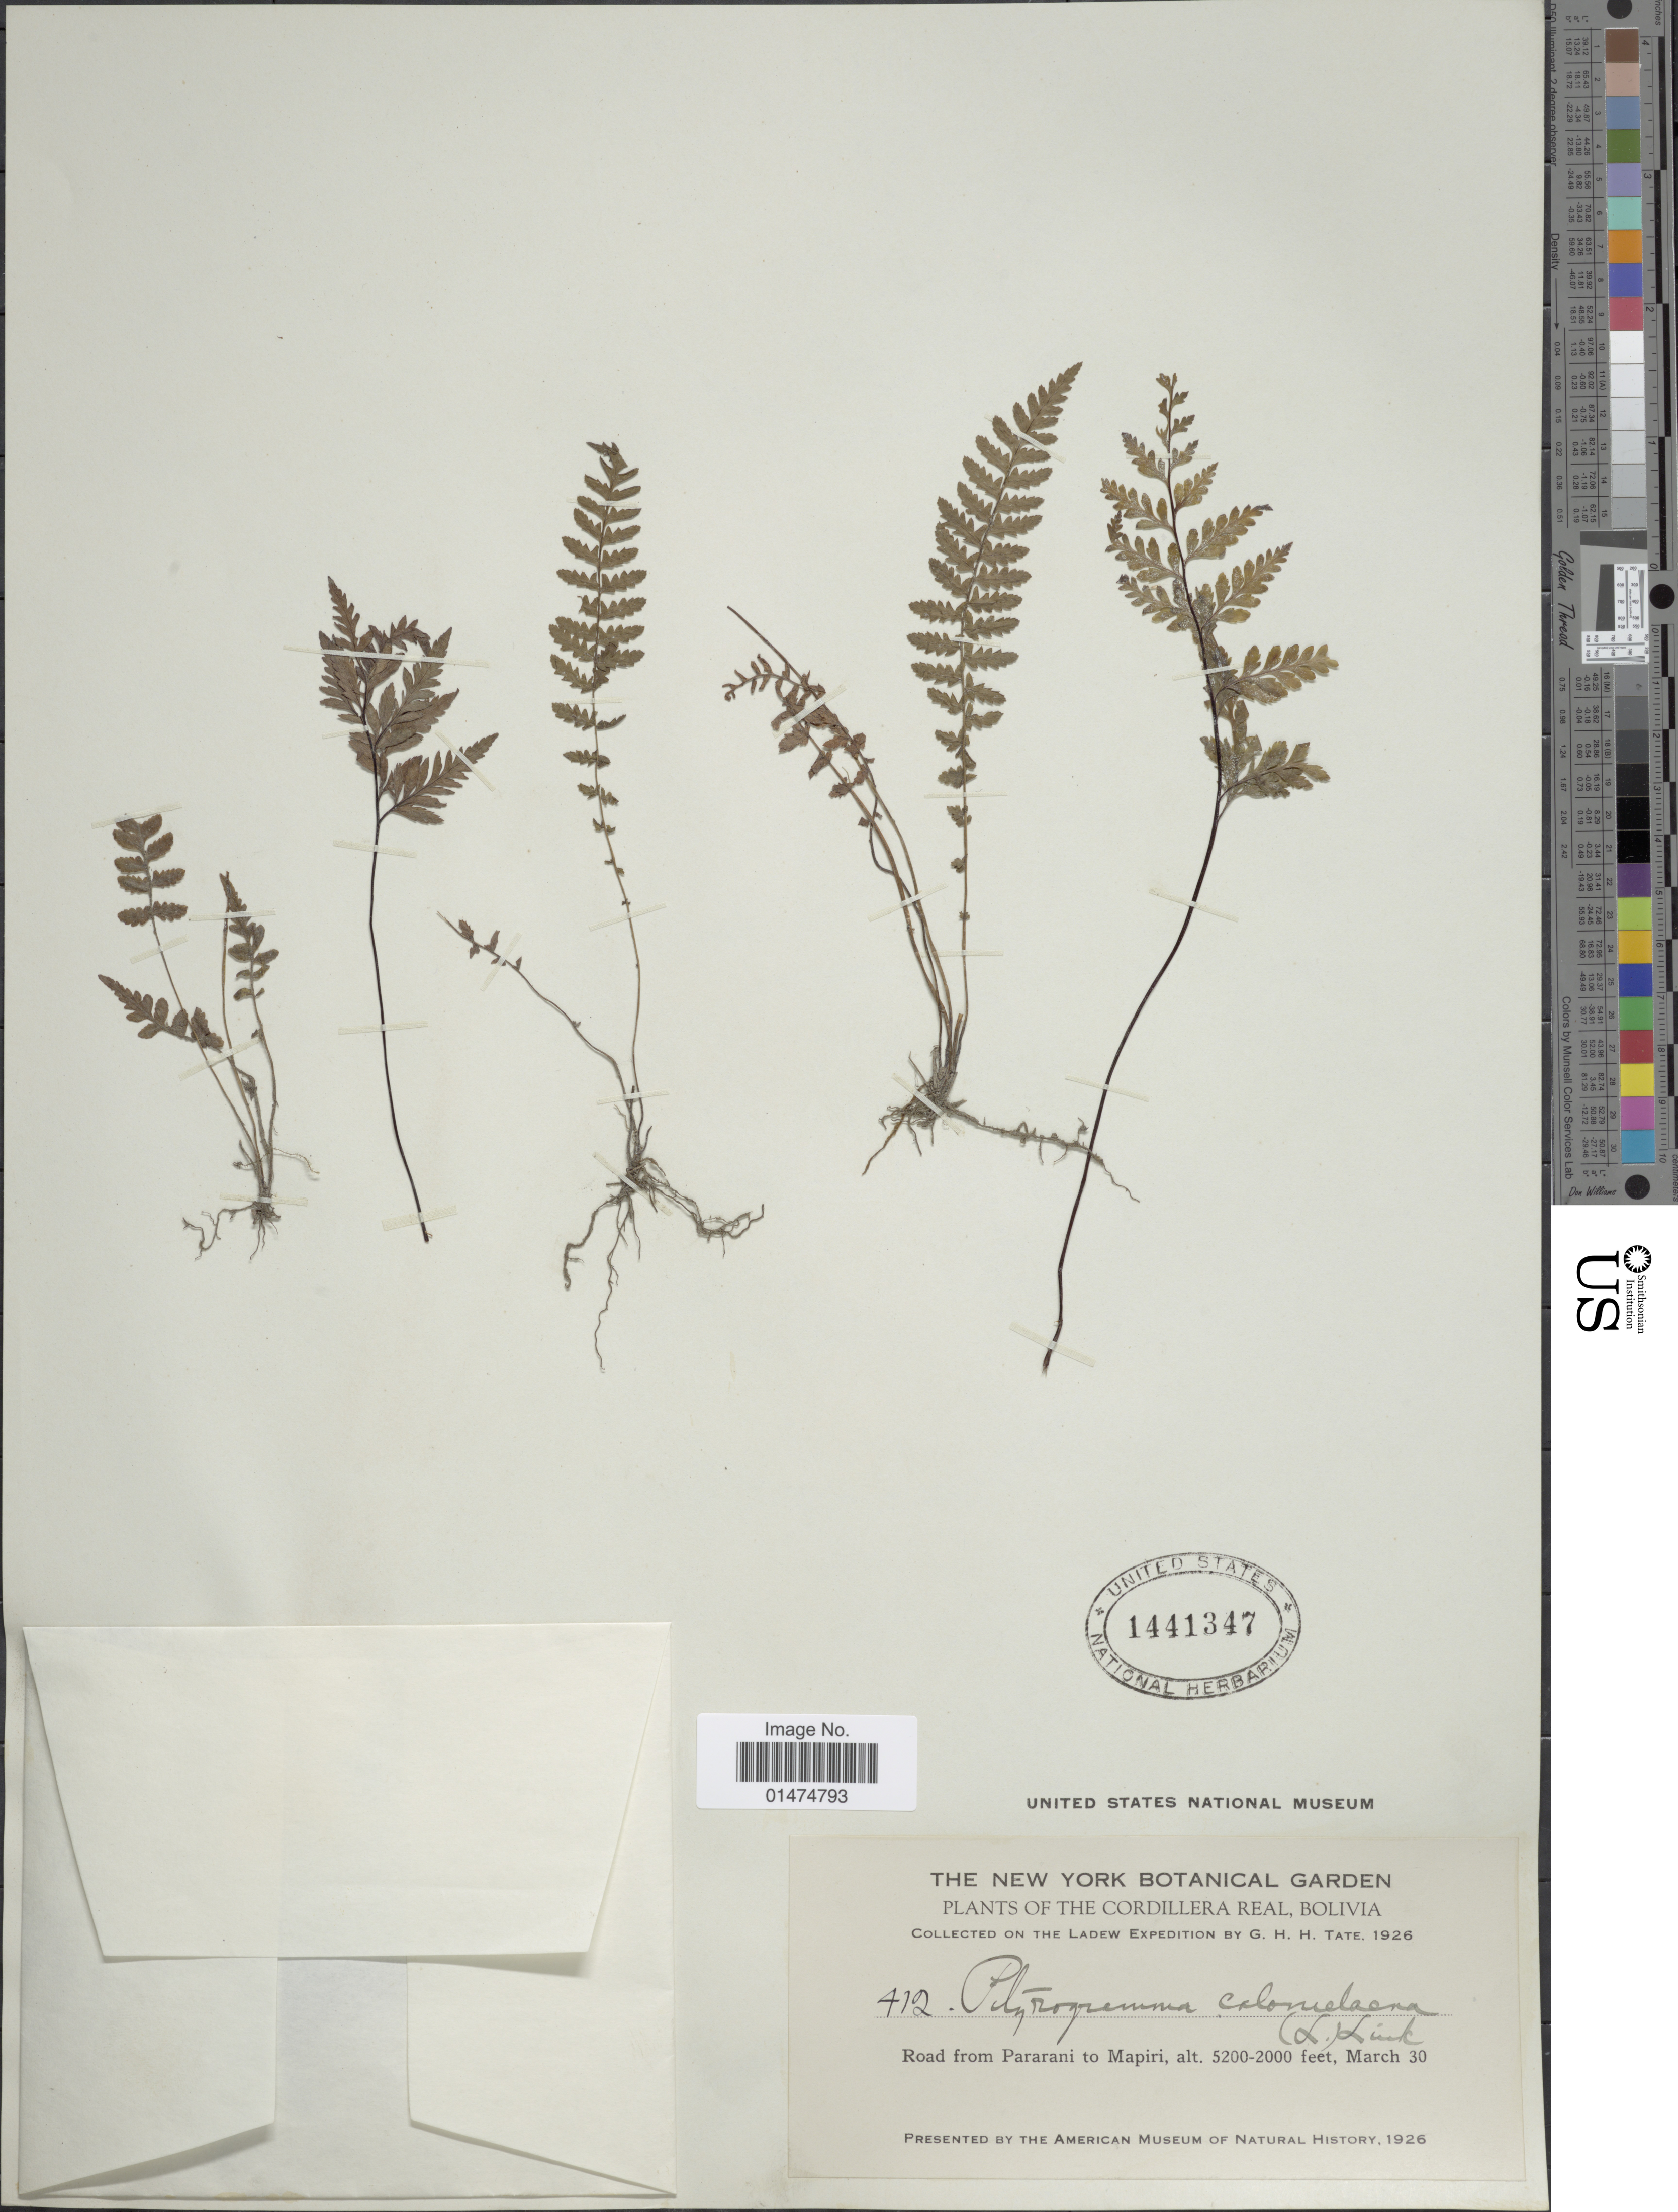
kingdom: Plantae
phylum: Tracheophyta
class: Polypodiopsida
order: Polypodiales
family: Pteridaceae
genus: Pityrogramma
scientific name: Pityrogramma calomelanos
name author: (L.) Link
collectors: G. Tate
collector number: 412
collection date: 1926-03-30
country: Bolivia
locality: Roaad to Pararani to Mapiri.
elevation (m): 610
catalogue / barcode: US 1441347